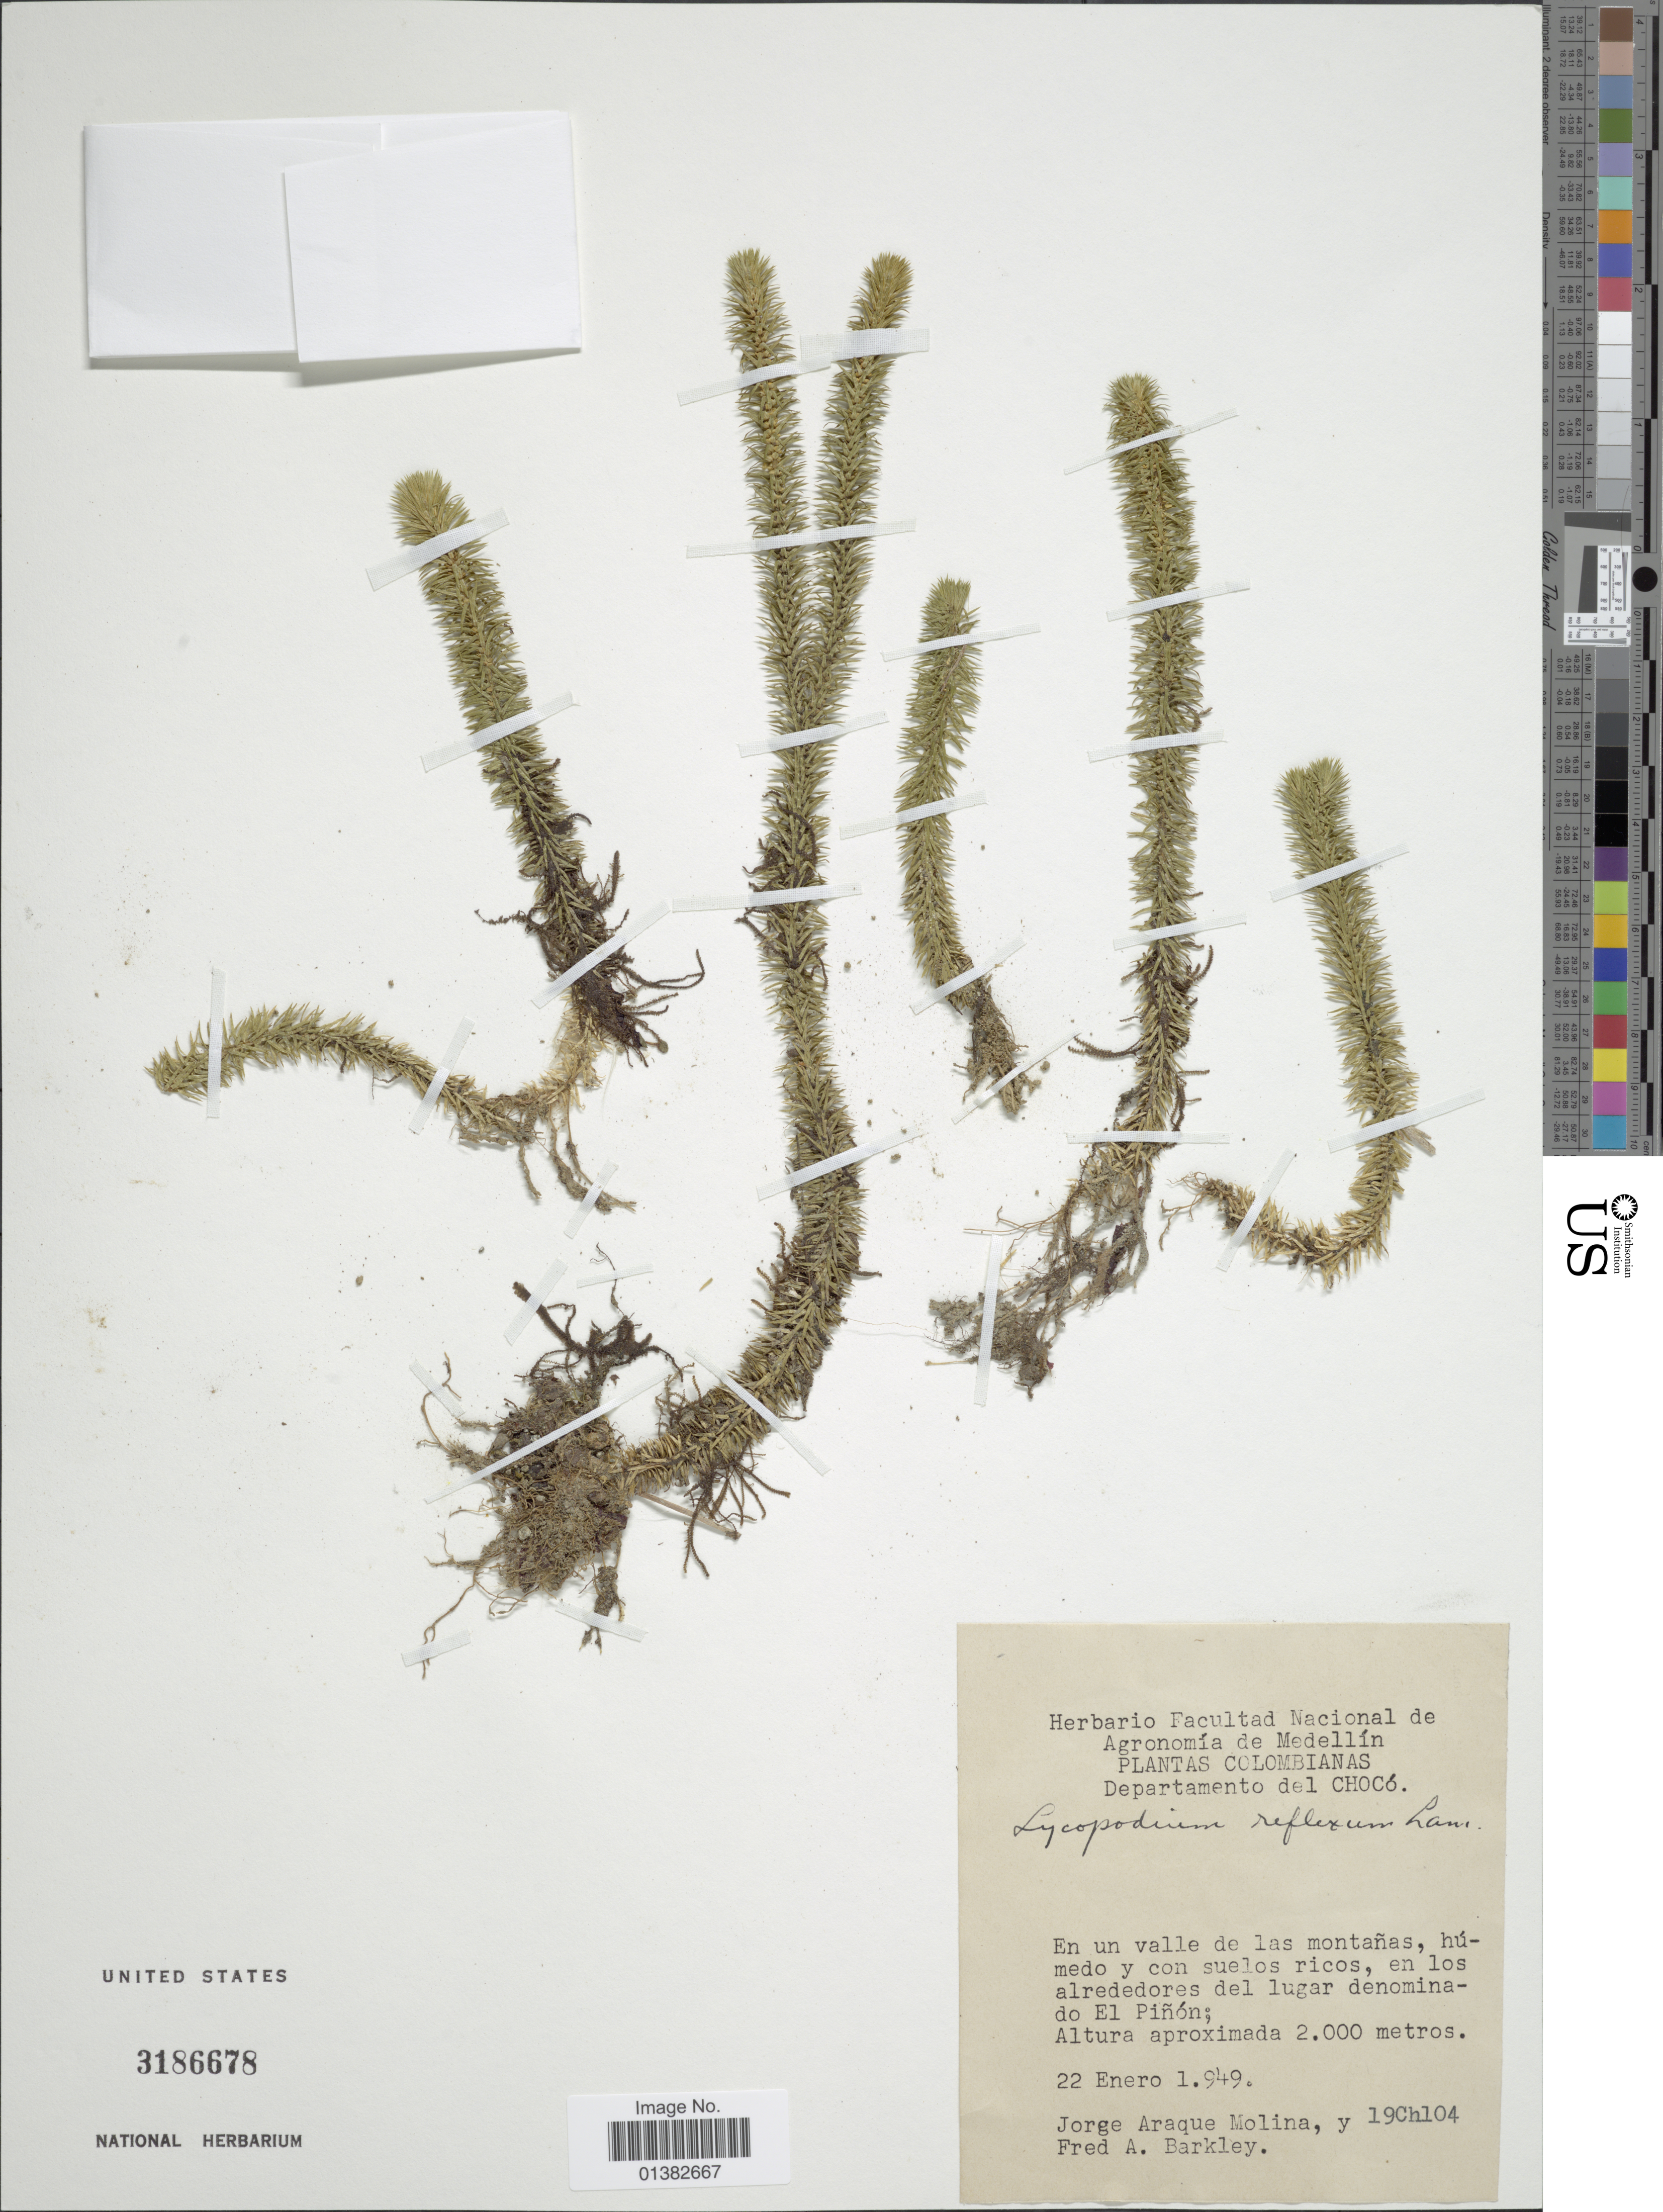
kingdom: Plantae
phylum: Tracheophyta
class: Lycopodiopsida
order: Lycopodiales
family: Lycopodiaceae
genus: Phlegmariurus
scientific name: Phlegmariurus reflexus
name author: (Lam.) B. Øllg.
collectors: J. Araque Molina & F. A. Barkley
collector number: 19Ch104*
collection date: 1949-01-22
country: Colombia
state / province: Chocó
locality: En un valle de las montañas, húmedo y con suelos ricos, en los alrededores del lugar denominado El Piñon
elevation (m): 2000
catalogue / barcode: US 3186678